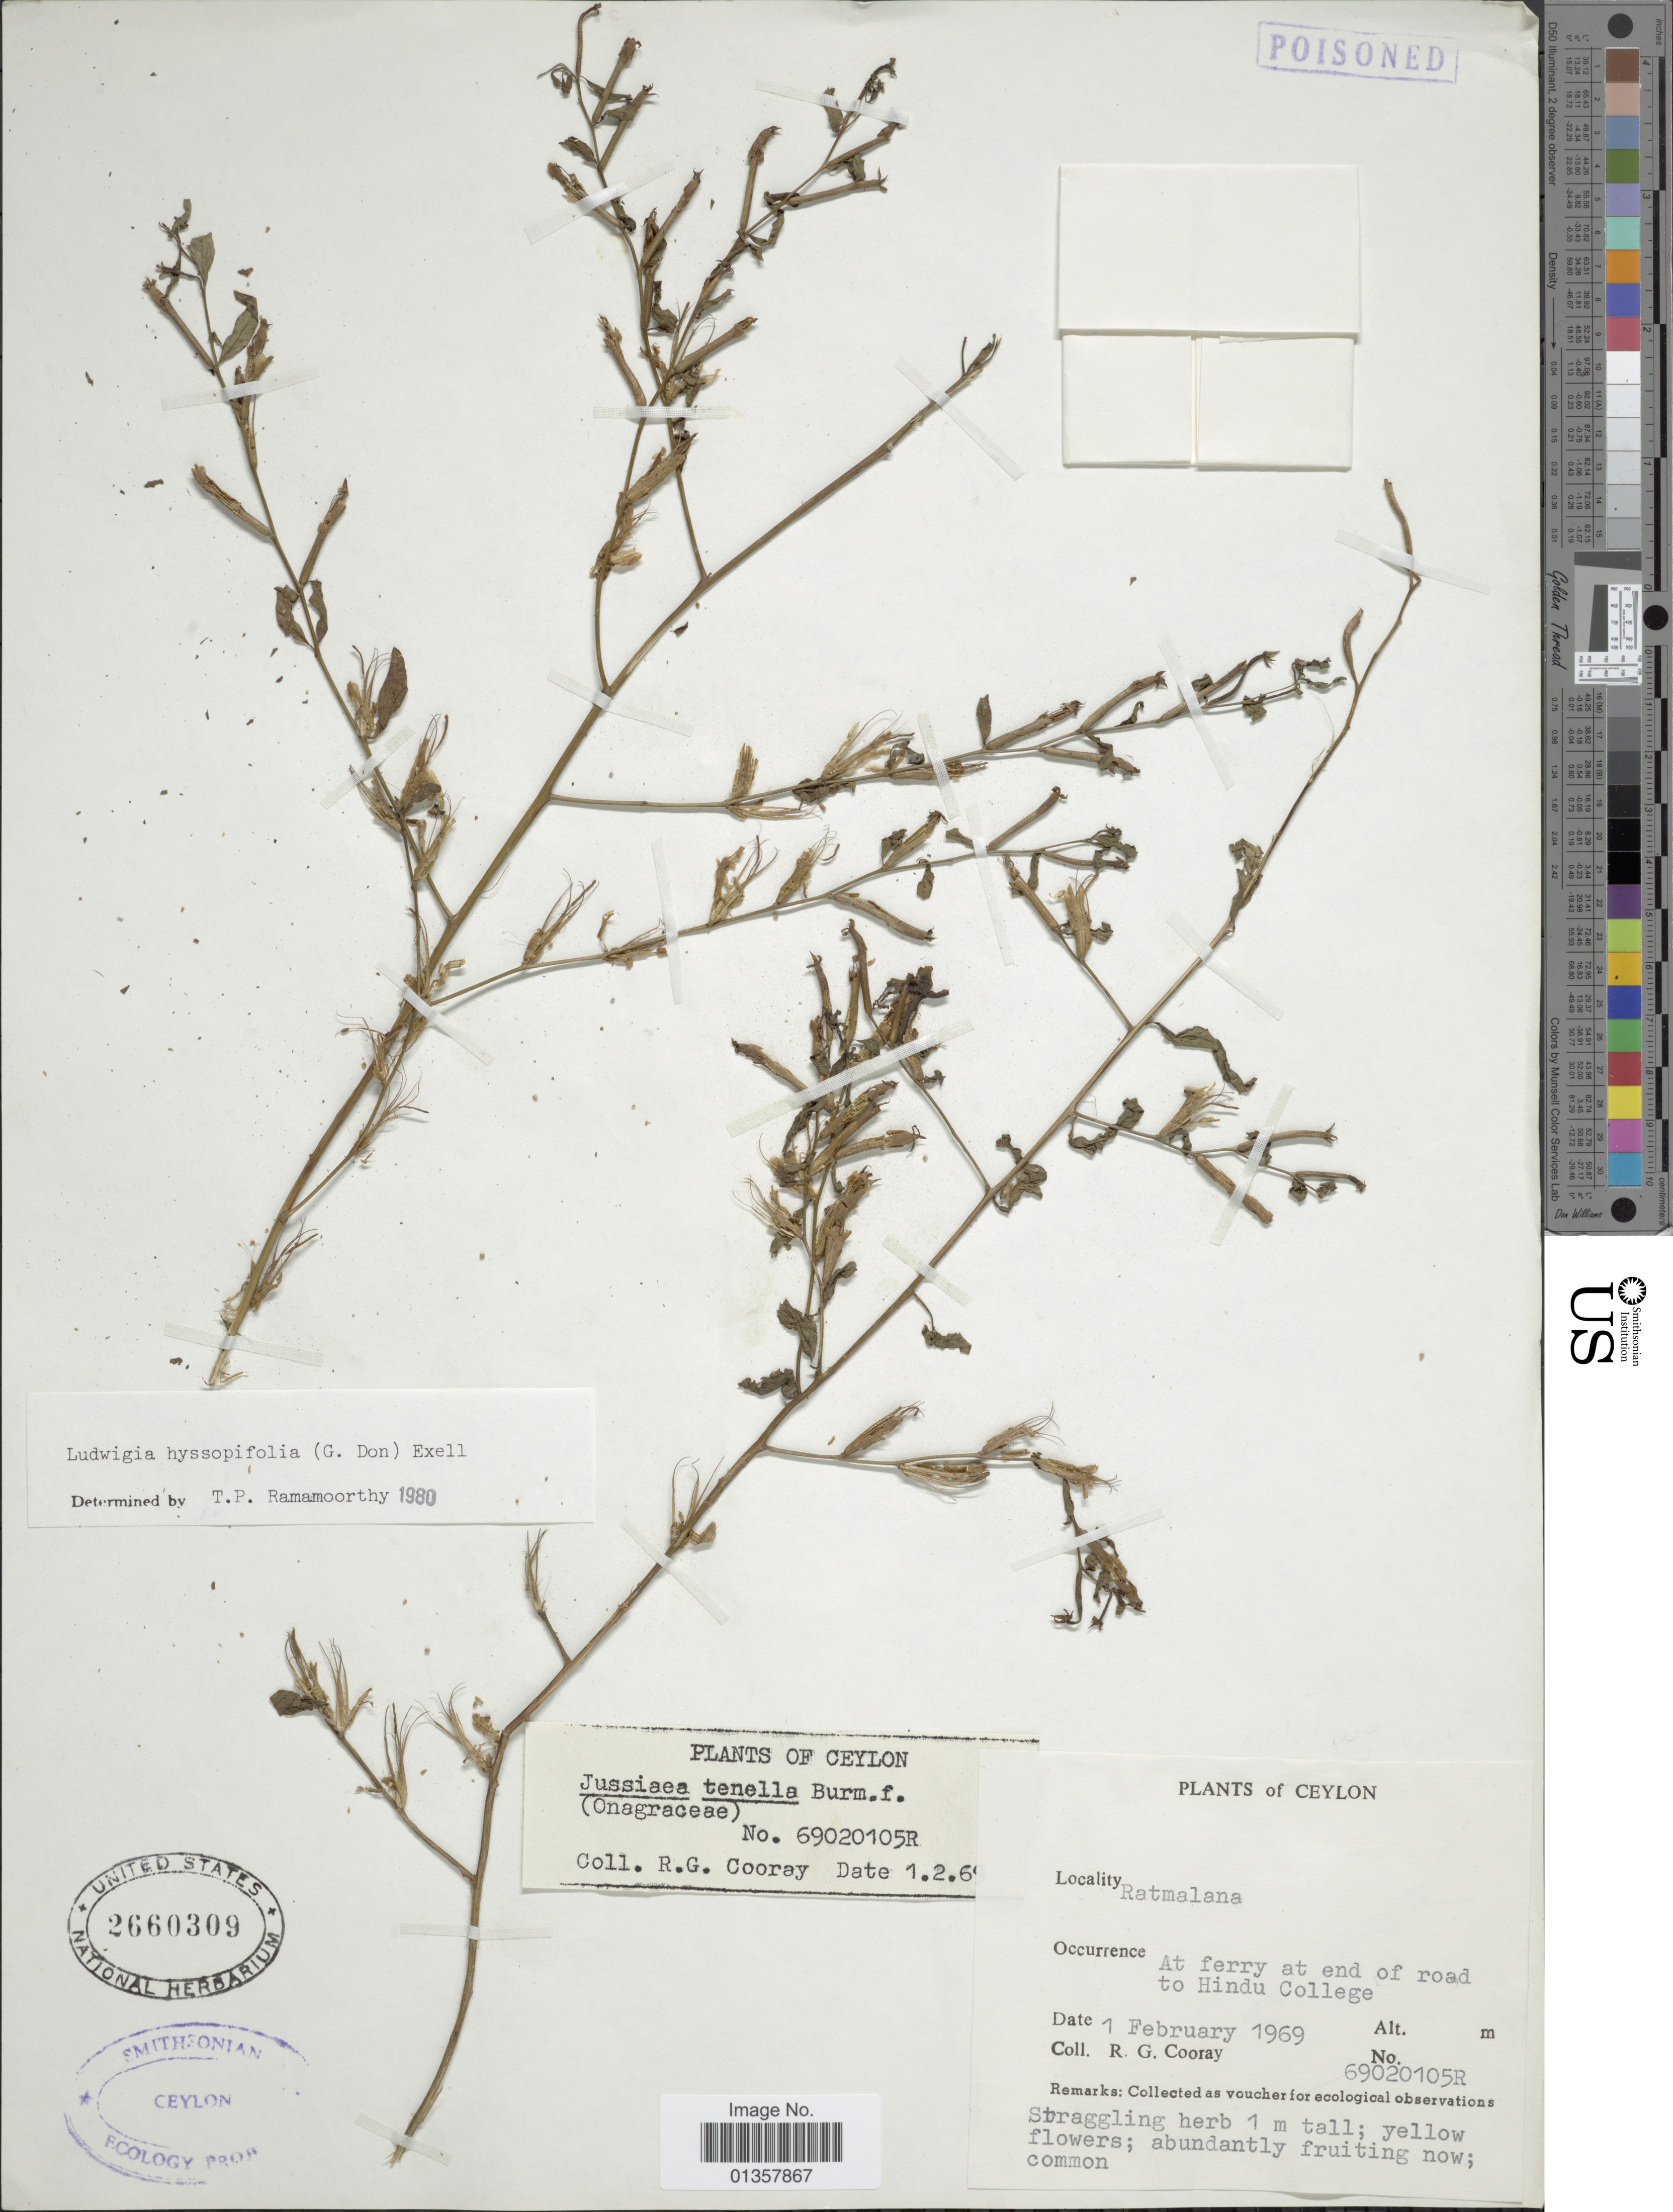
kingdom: Plantae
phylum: Tracheophyta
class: Magnoliopsida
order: Myrtales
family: Onagraceae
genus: Ludwigia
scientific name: Ludwigia hyssopifolia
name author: (G. Don) Exell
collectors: R. Cooray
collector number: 69020105R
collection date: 1969-02-01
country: Sri Lanka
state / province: Western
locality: Ceylon. Ratmalana, At ferry at end of road to Hindu College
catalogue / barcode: US 2660309